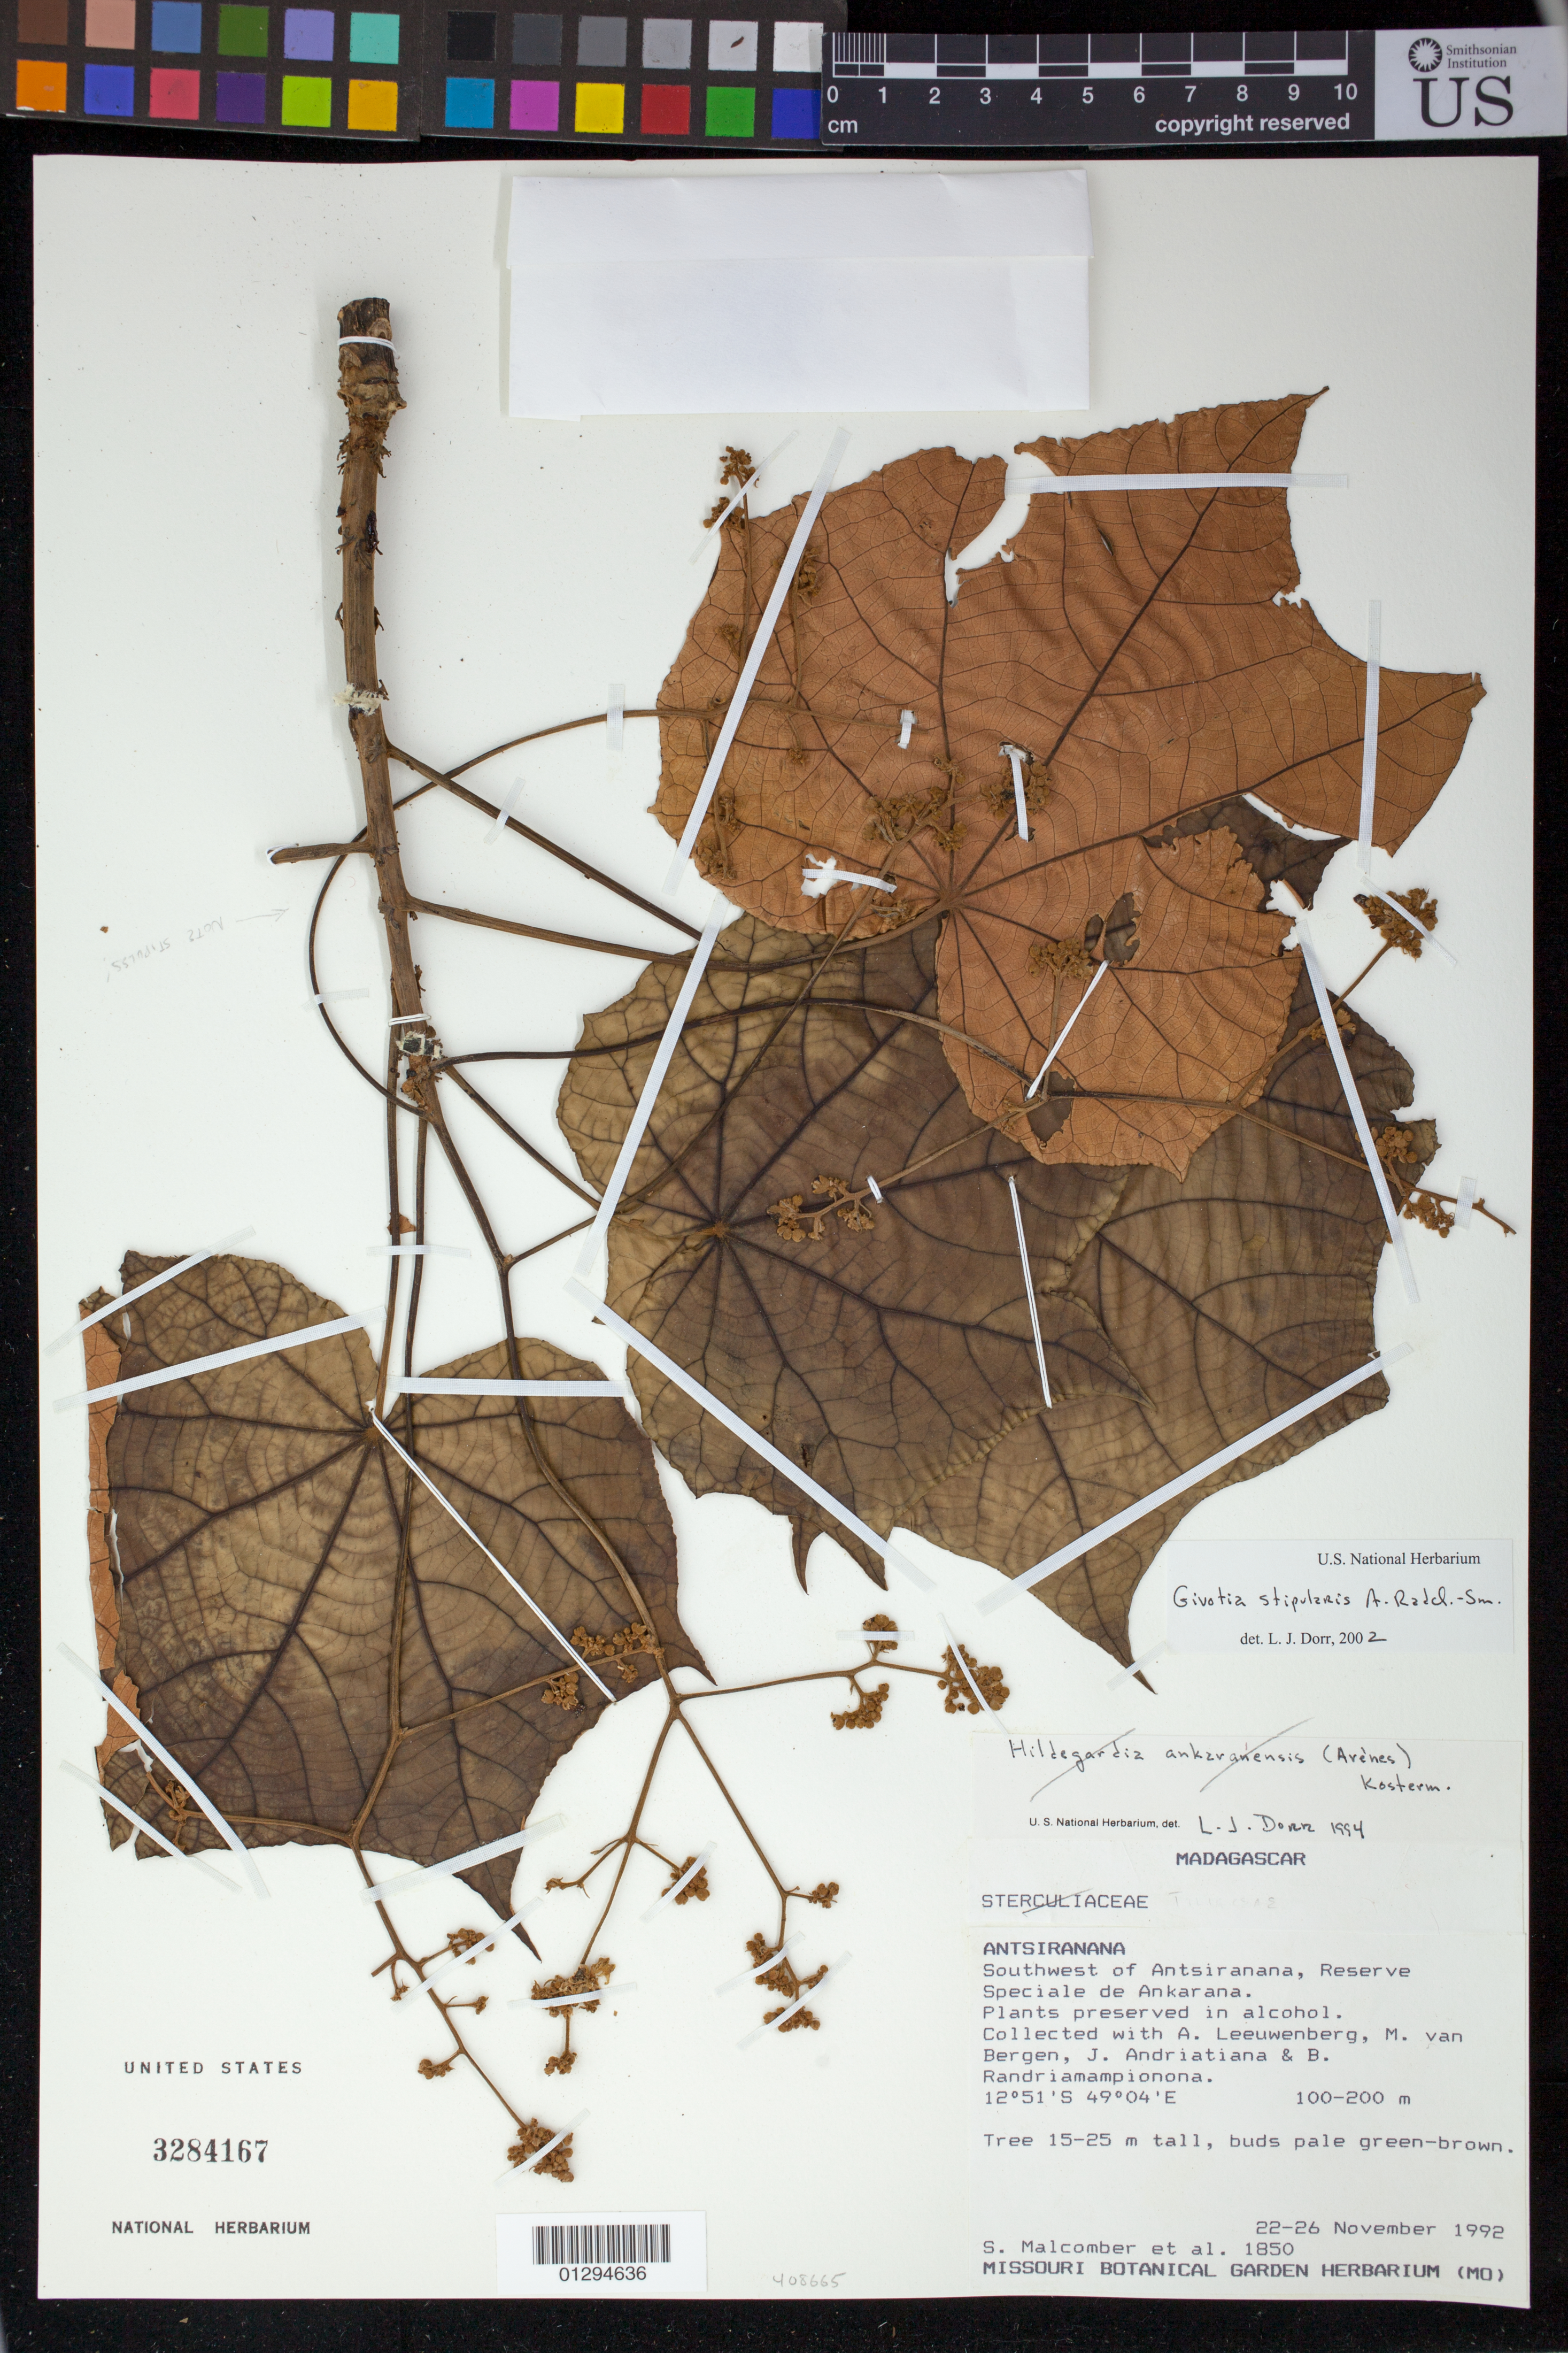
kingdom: Plantae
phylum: Tracheophyta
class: Magnoliopsida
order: Malpighiales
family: Euphorbiaceae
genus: Givotia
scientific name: Givotia stipularis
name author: Radcl.-Sm.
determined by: Dorr, Laurence J., Curator (BOT), Smithsonian Institution - National Museum of Natural History (UNITED STATES)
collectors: S. T. Malcomber, A. J. M. Leeuwenberg, M. van Bergen, J. Andriatiana & B. Randriamampionona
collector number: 1850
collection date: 1992-11-22/1992-11-26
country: Madagascar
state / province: Diana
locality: Southwest of Antsiranana, Reserve Speciale de Ankarana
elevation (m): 100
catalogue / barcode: US 3284167